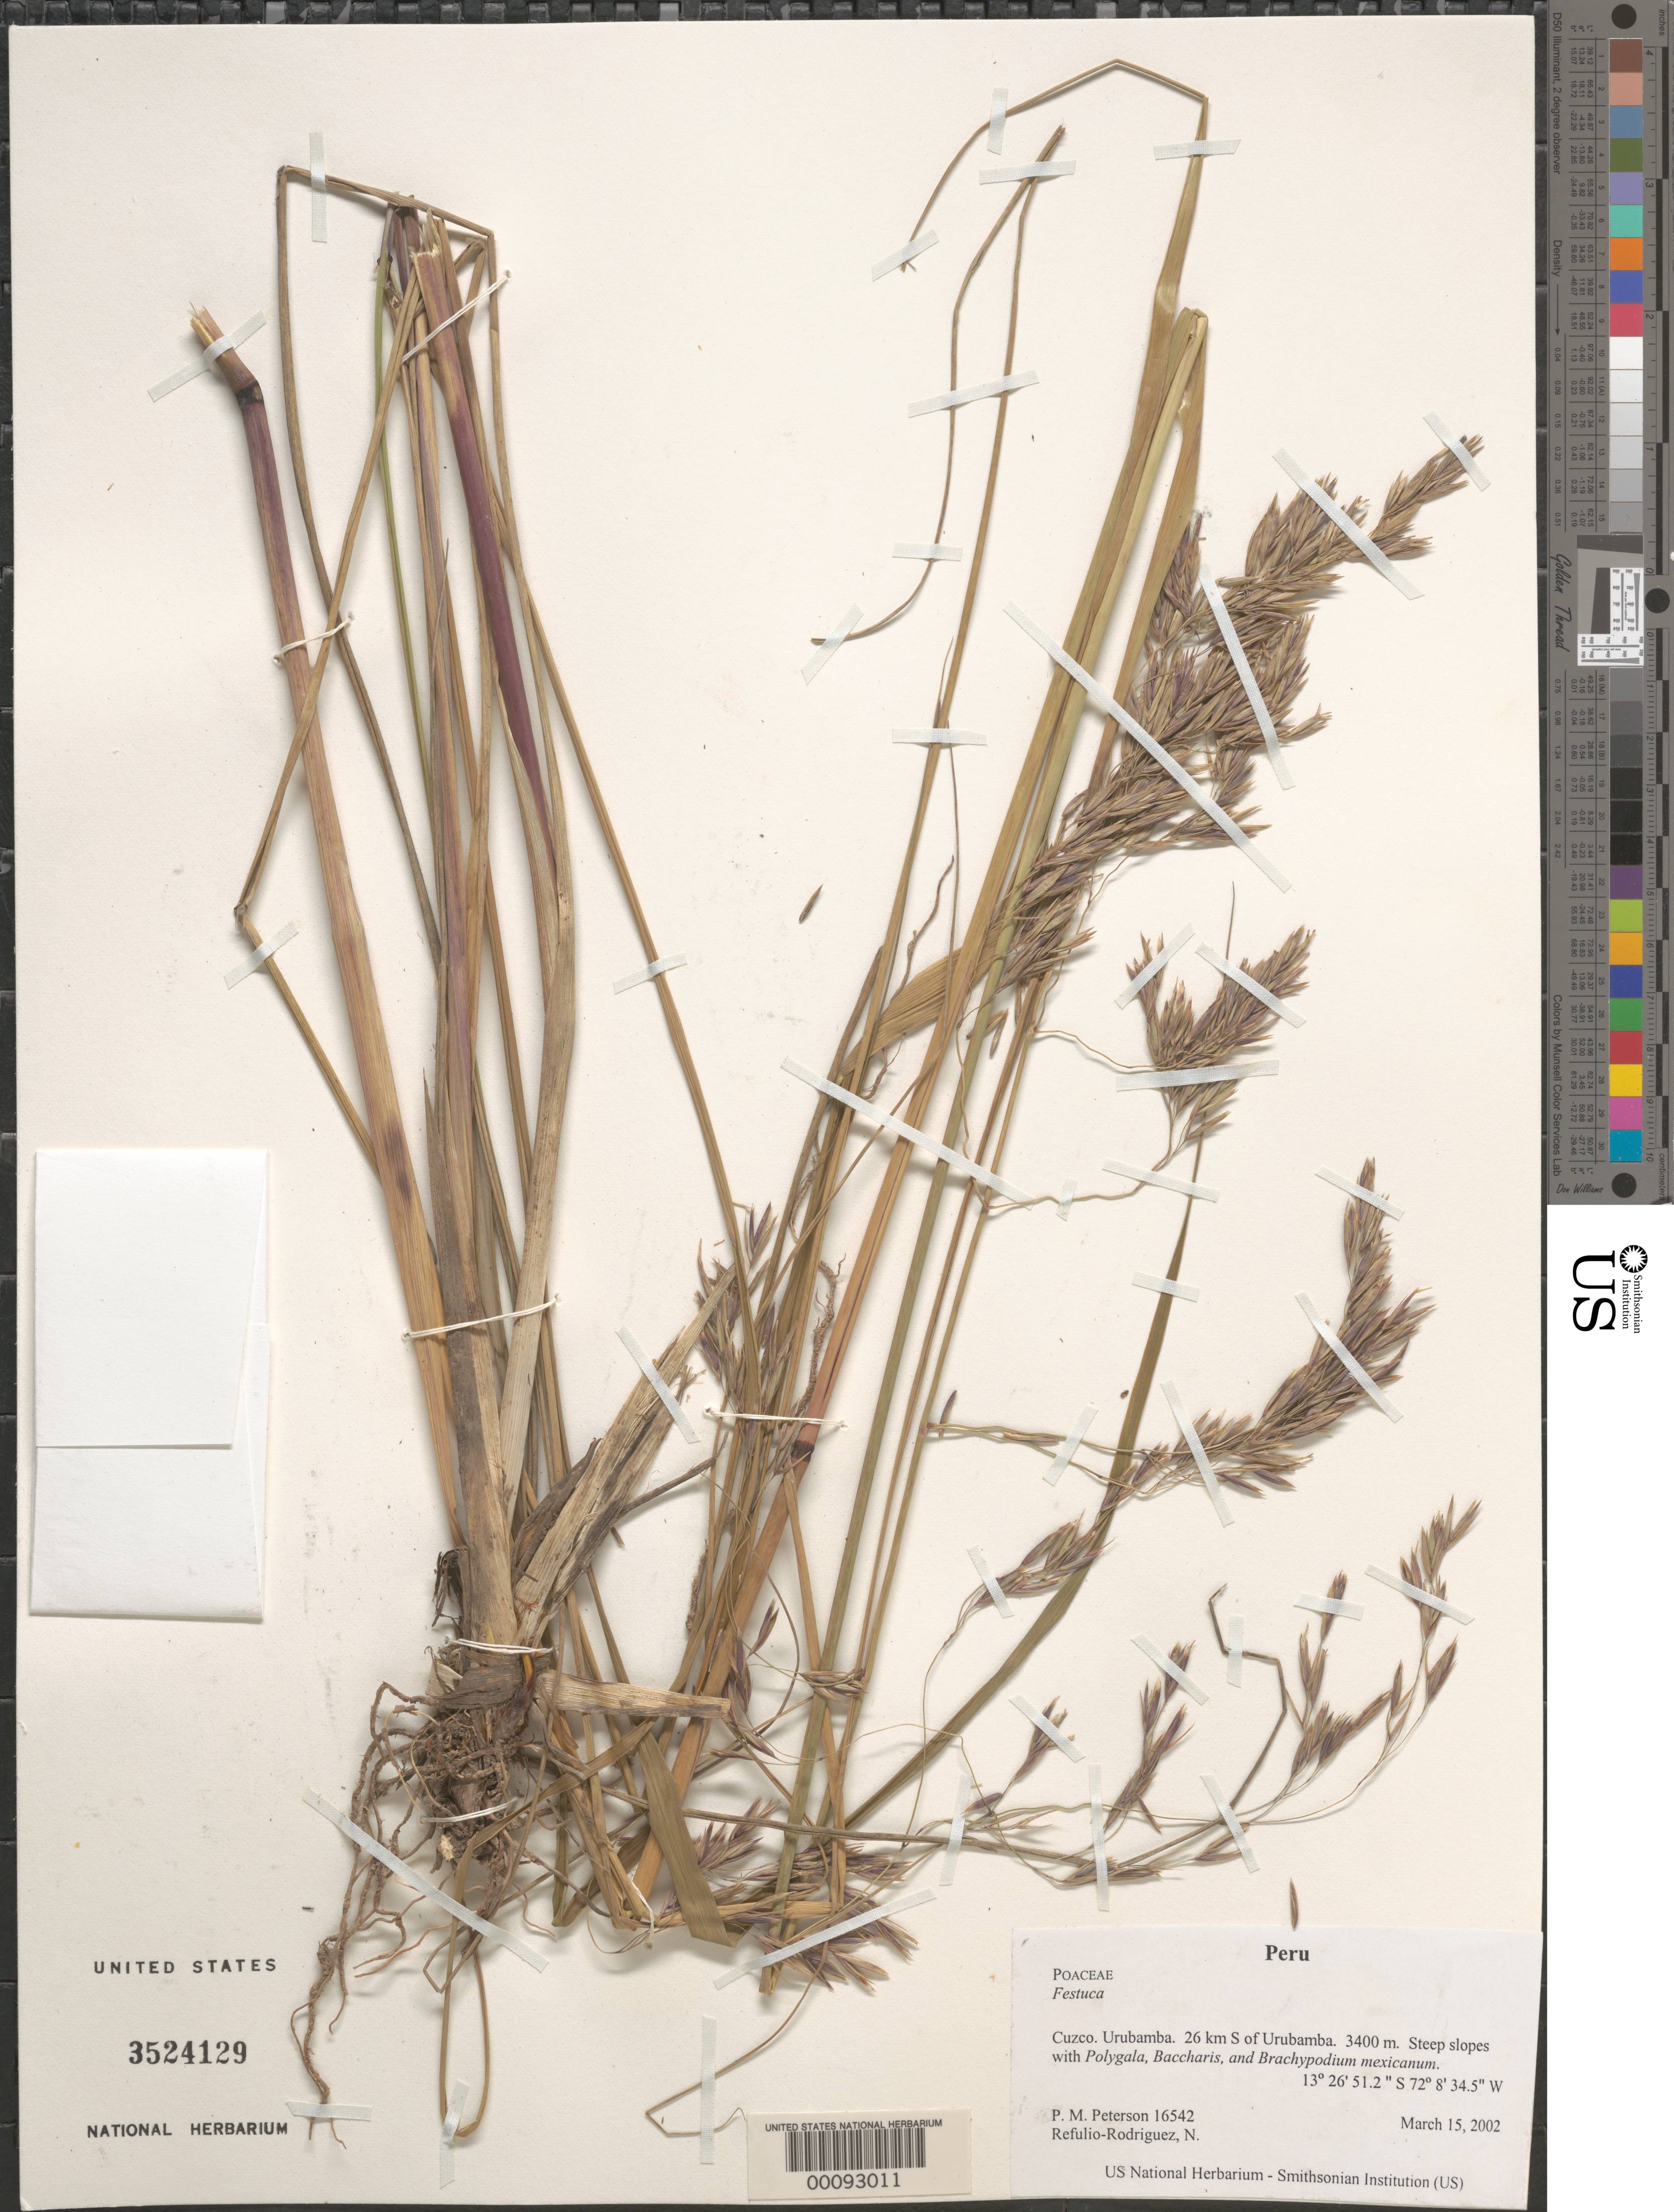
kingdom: Plantae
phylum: Tracheophyta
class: Liliopsida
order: Poales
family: Poaceae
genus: Festuca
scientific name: Festuca sp.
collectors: P. M. Peterson & N. Refulio-Rodríguez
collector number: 16542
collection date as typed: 15 Mar 2002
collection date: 2002-03-15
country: Peru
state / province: Cusco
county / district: Urubamba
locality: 26 km S of Urubamba.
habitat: Steep slopes with ~Polygala, Baccharis, and Brachypodium mexicanum~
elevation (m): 3400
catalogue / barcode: US 3524129